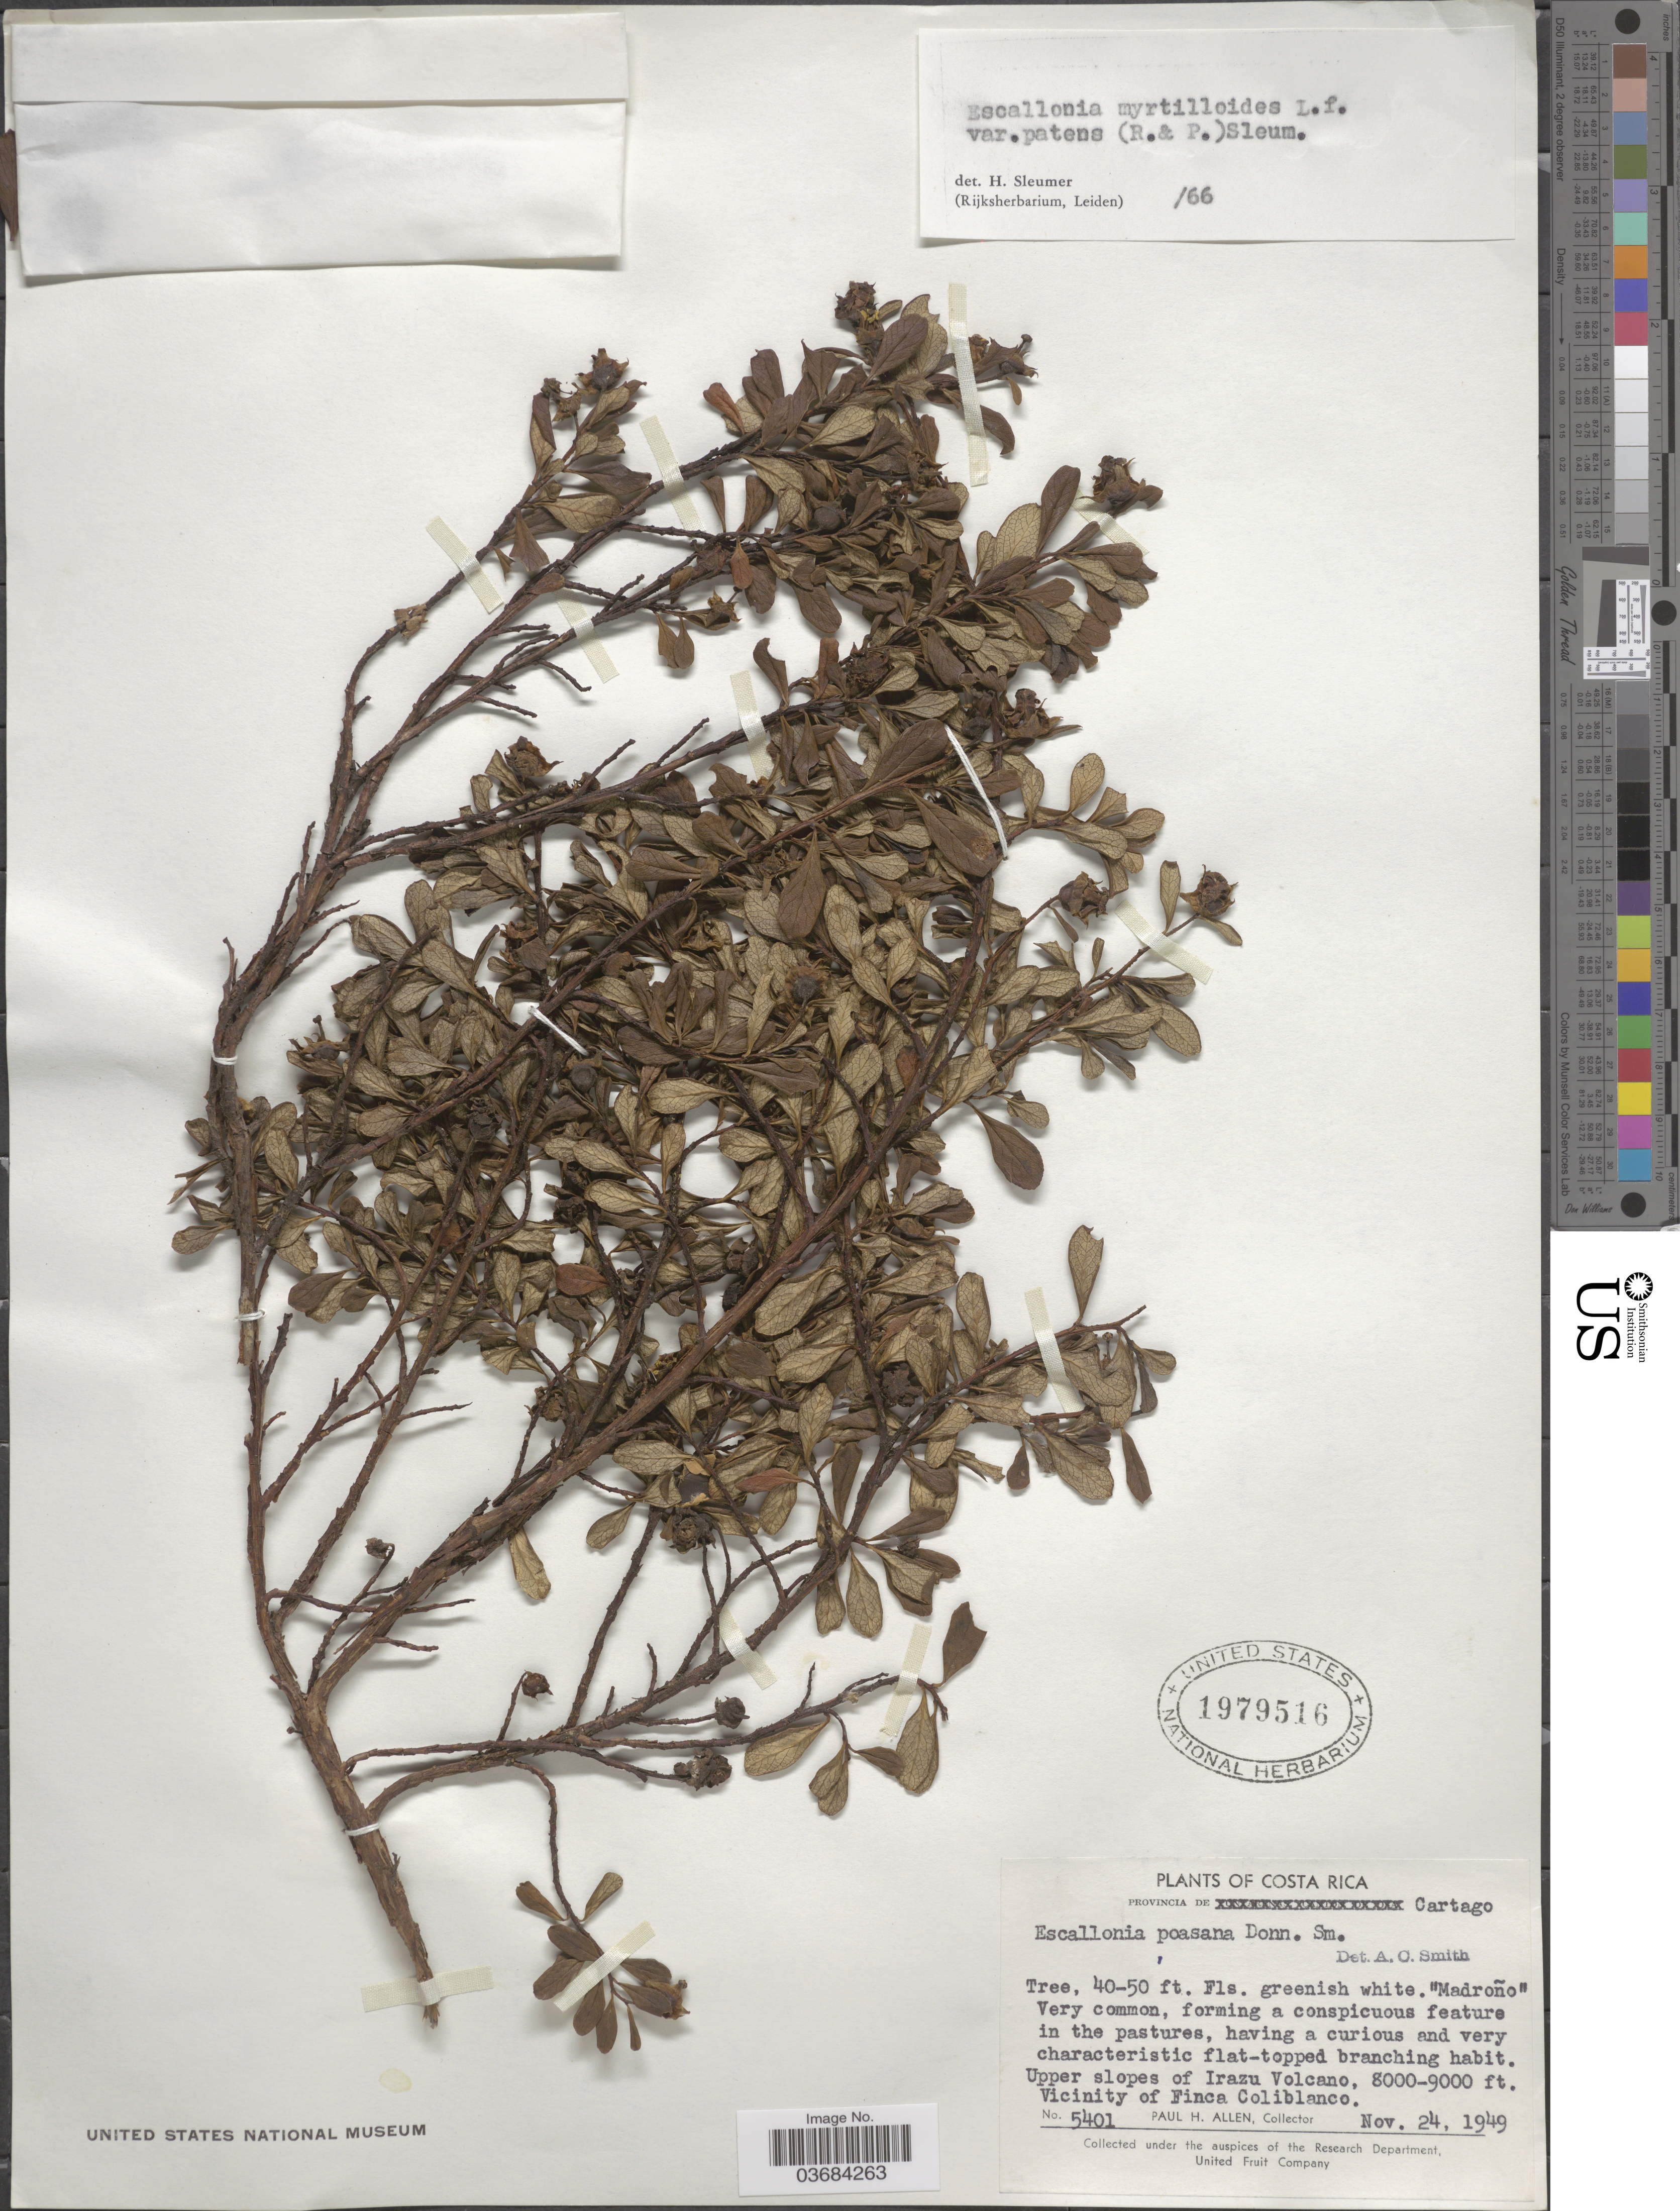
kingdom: Plantae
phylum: Tracheophyta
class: Magnoliopsida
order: Escalloniales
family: Escalloniaceae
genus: Escallonia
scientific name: Escallonia myrtilloides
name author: L. f.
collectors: P. H. Allen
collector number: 5401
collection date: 1949-11-24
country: Costa Rica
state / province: Cartago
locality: Upper slopes of Irazu Volcano. Vicinity of Finca Coliblanco.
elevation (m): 2438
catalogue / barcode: US 1979516